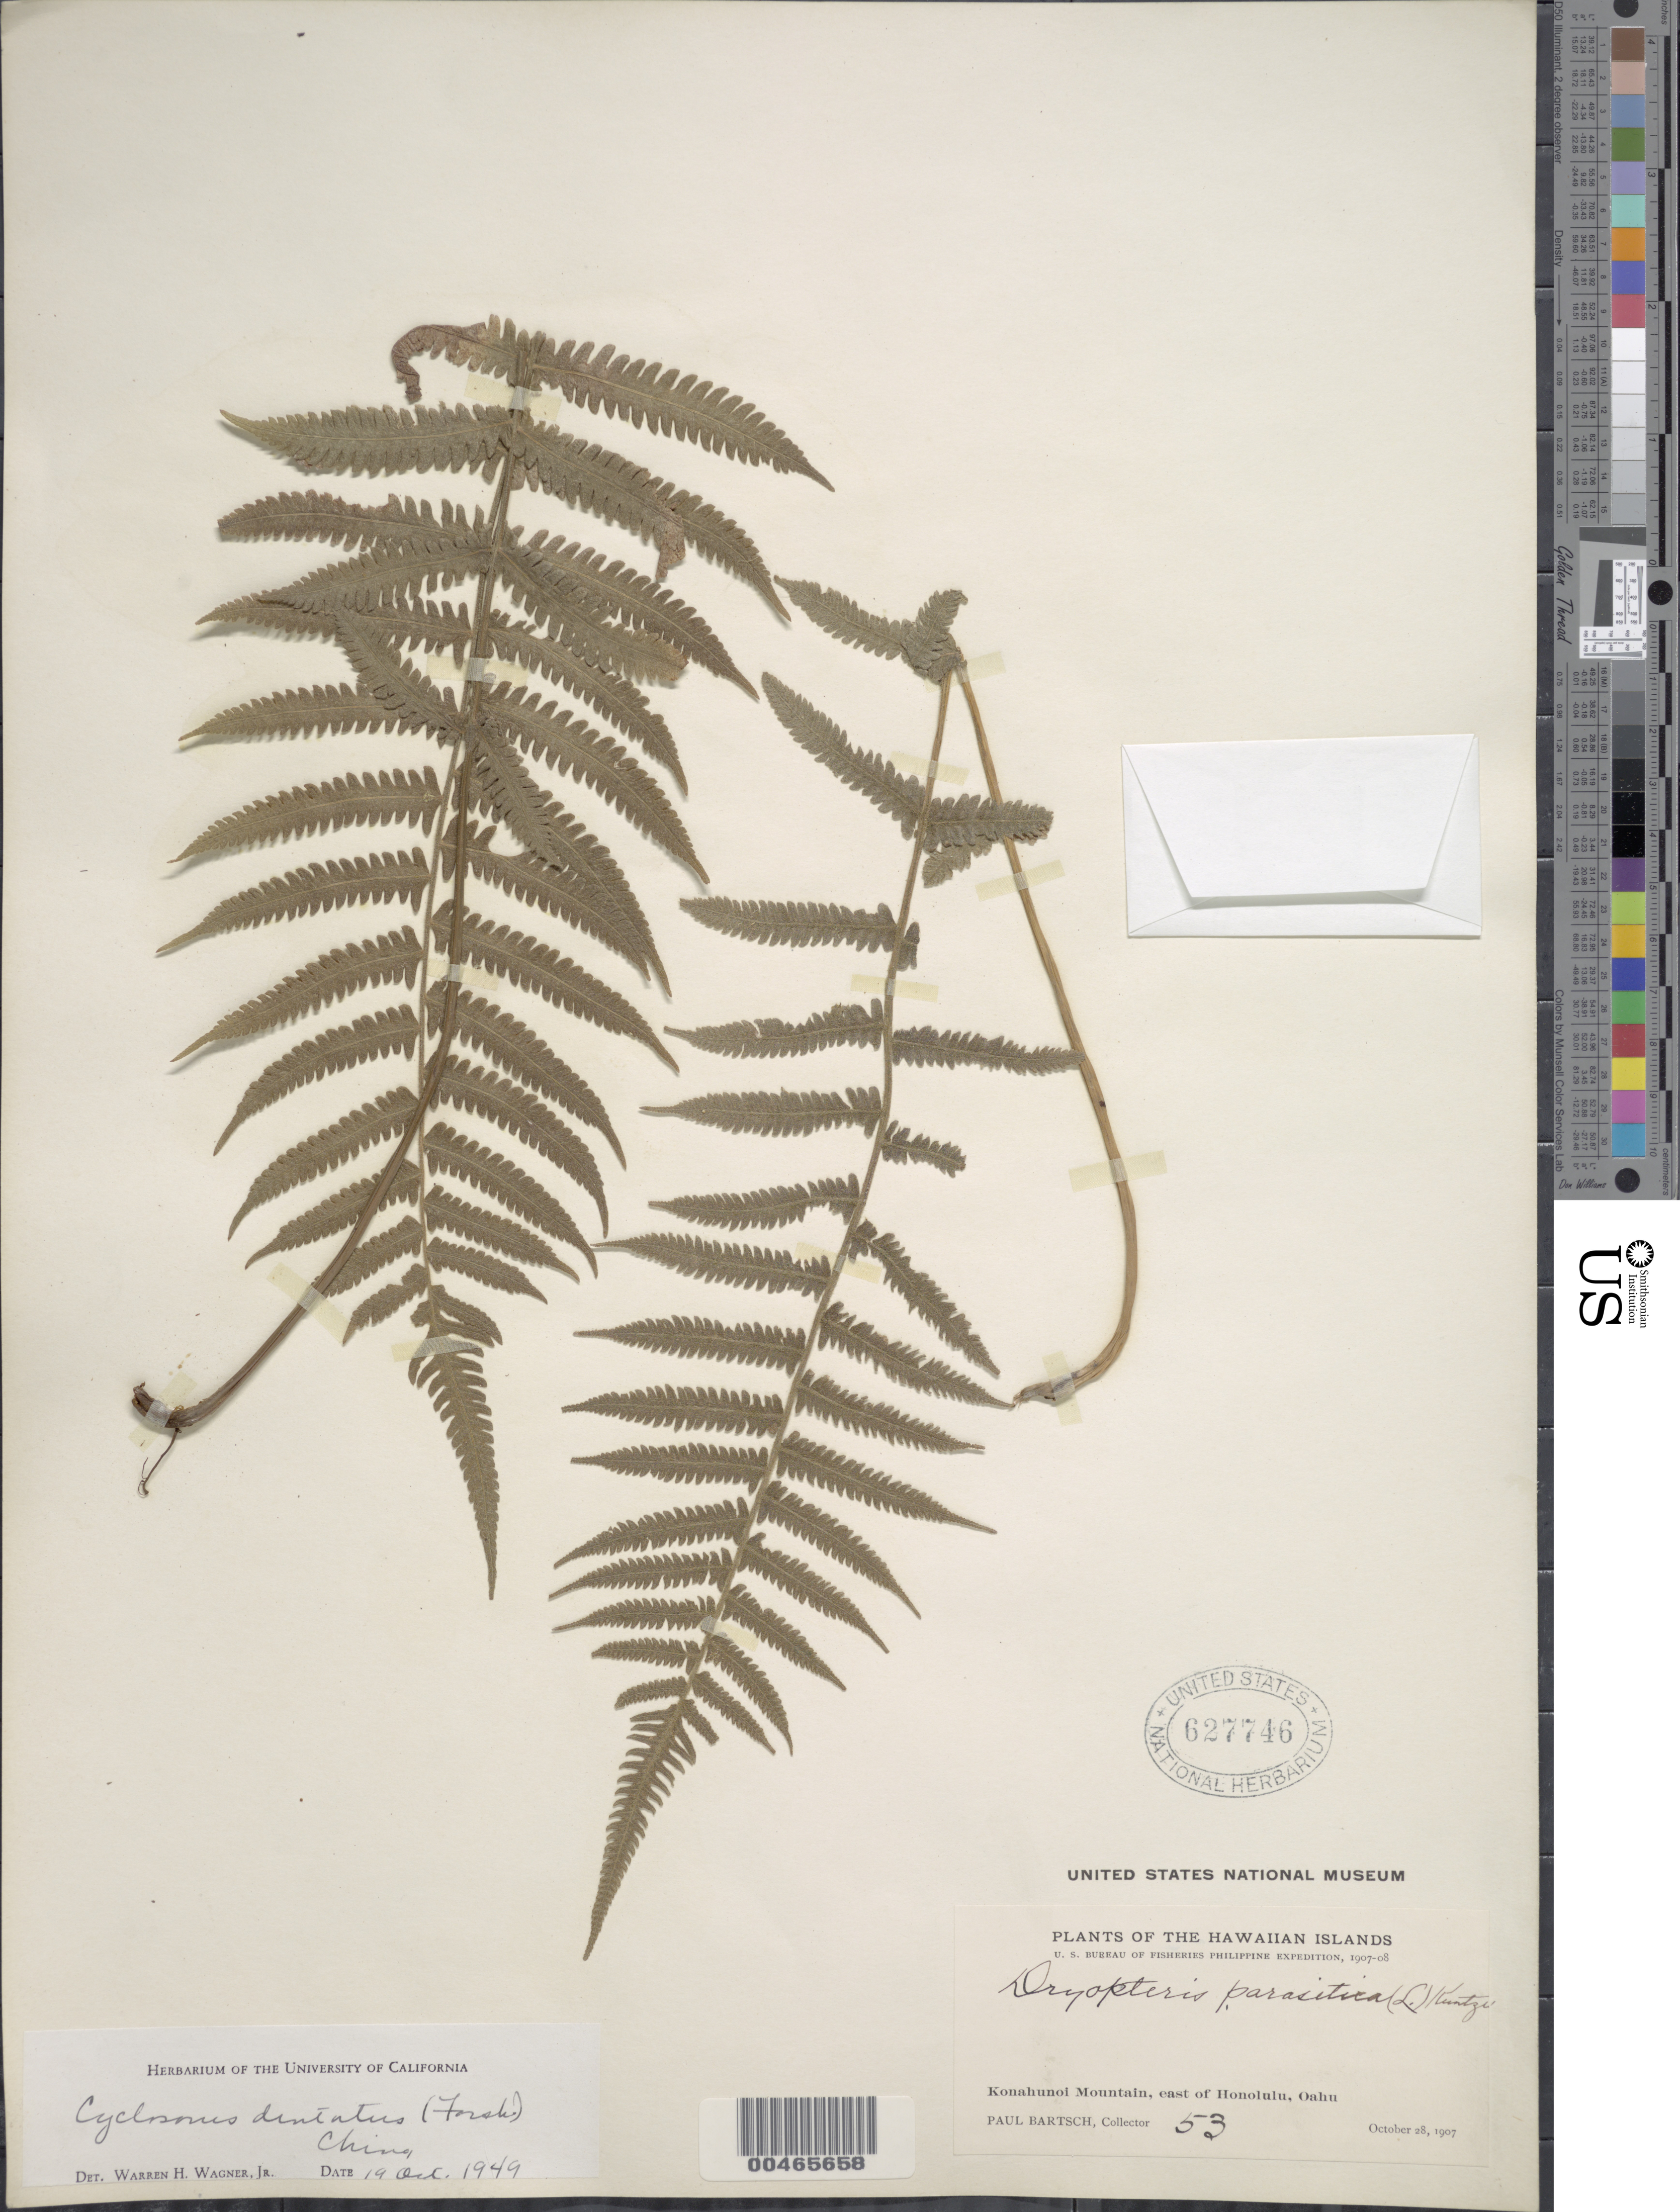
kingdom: Plantae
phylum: Tracheophyta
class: Polypodiopsida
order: Polypodiales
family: Thelypteridaceae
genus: Christella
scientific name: Christella dentata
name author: (Forssk.) Brownsey & Jermy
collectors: P. Bartsch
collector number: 53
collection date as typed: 28 Oct 1907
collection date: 1907-10-28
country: United States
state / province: Hawaii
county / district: Honolulu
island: Oahu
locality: Konahunoi Mt., E of Honolulu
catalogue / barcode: US 627746